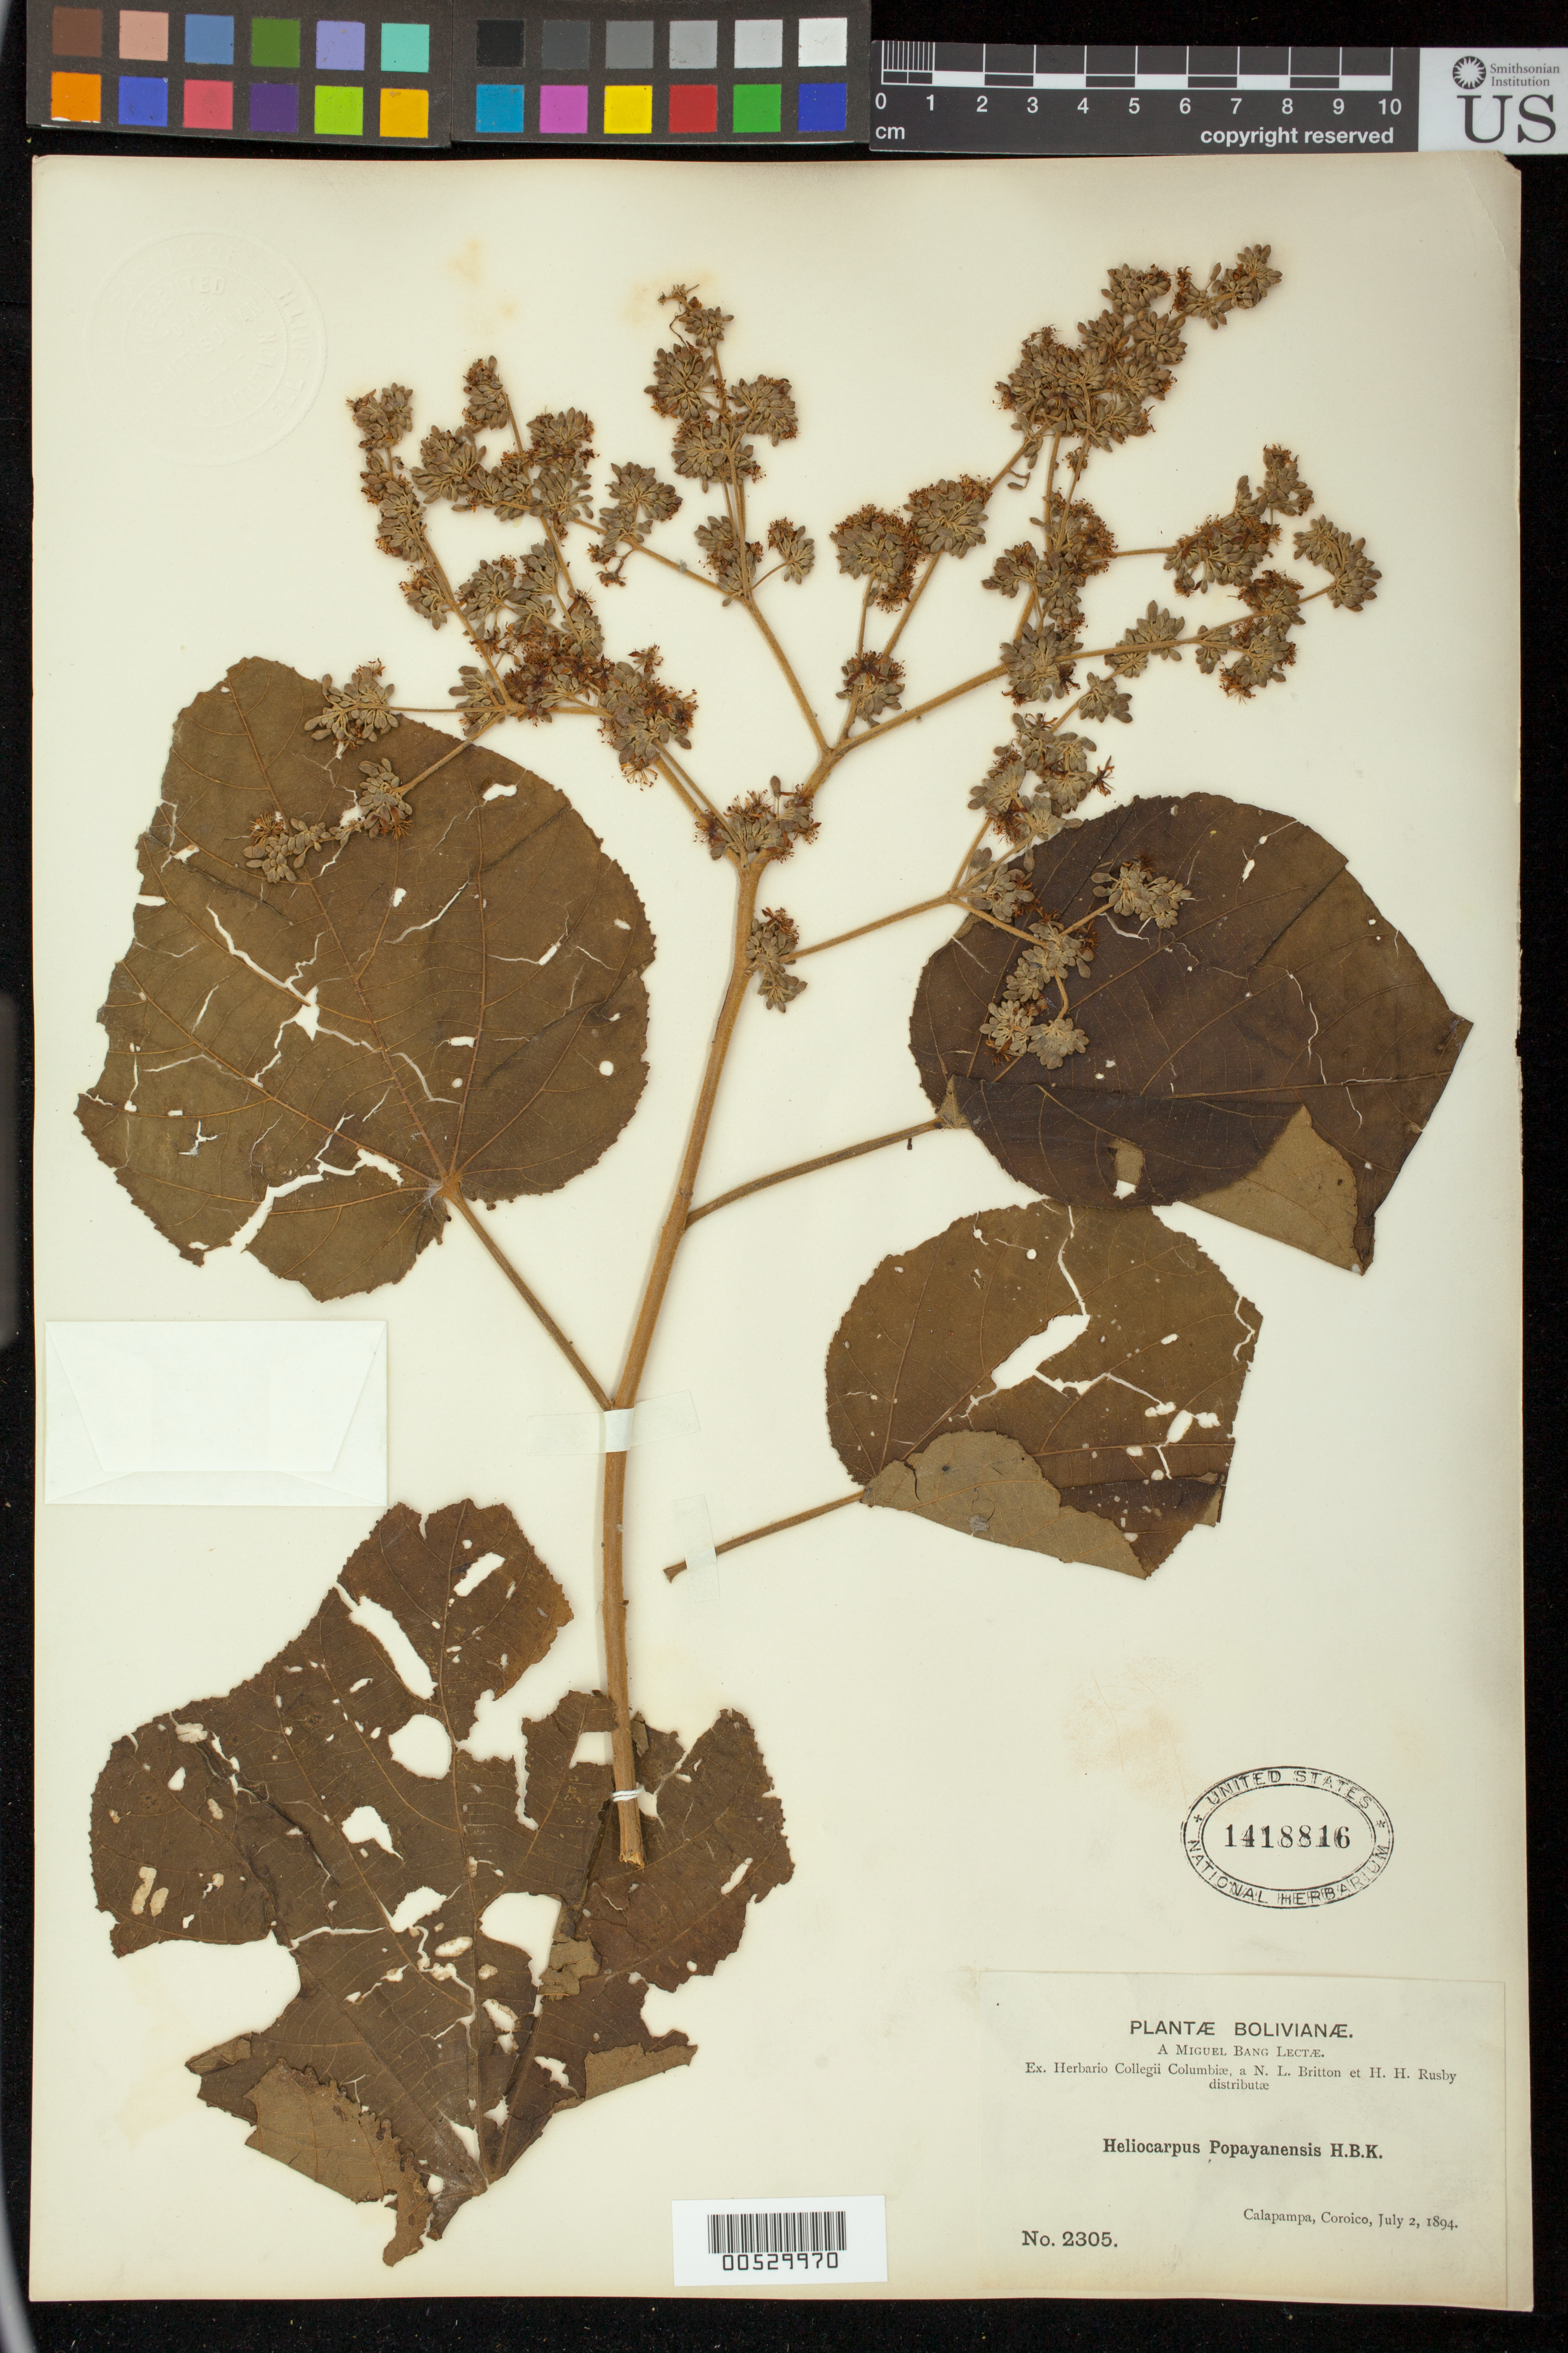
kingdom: Plantae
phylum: Tracheophyta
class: Magnoliopsida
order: Malvales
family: Malvaceae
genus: Heliocarpus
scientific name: Heliocarpus rosei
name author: Hochr.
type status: Type Collection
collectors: M. Bang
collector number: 2305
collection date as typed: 02 Jul 1894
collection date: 1894-07-02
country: Bolivia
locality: CalaPampa, Coroico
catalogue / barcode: US 1418816